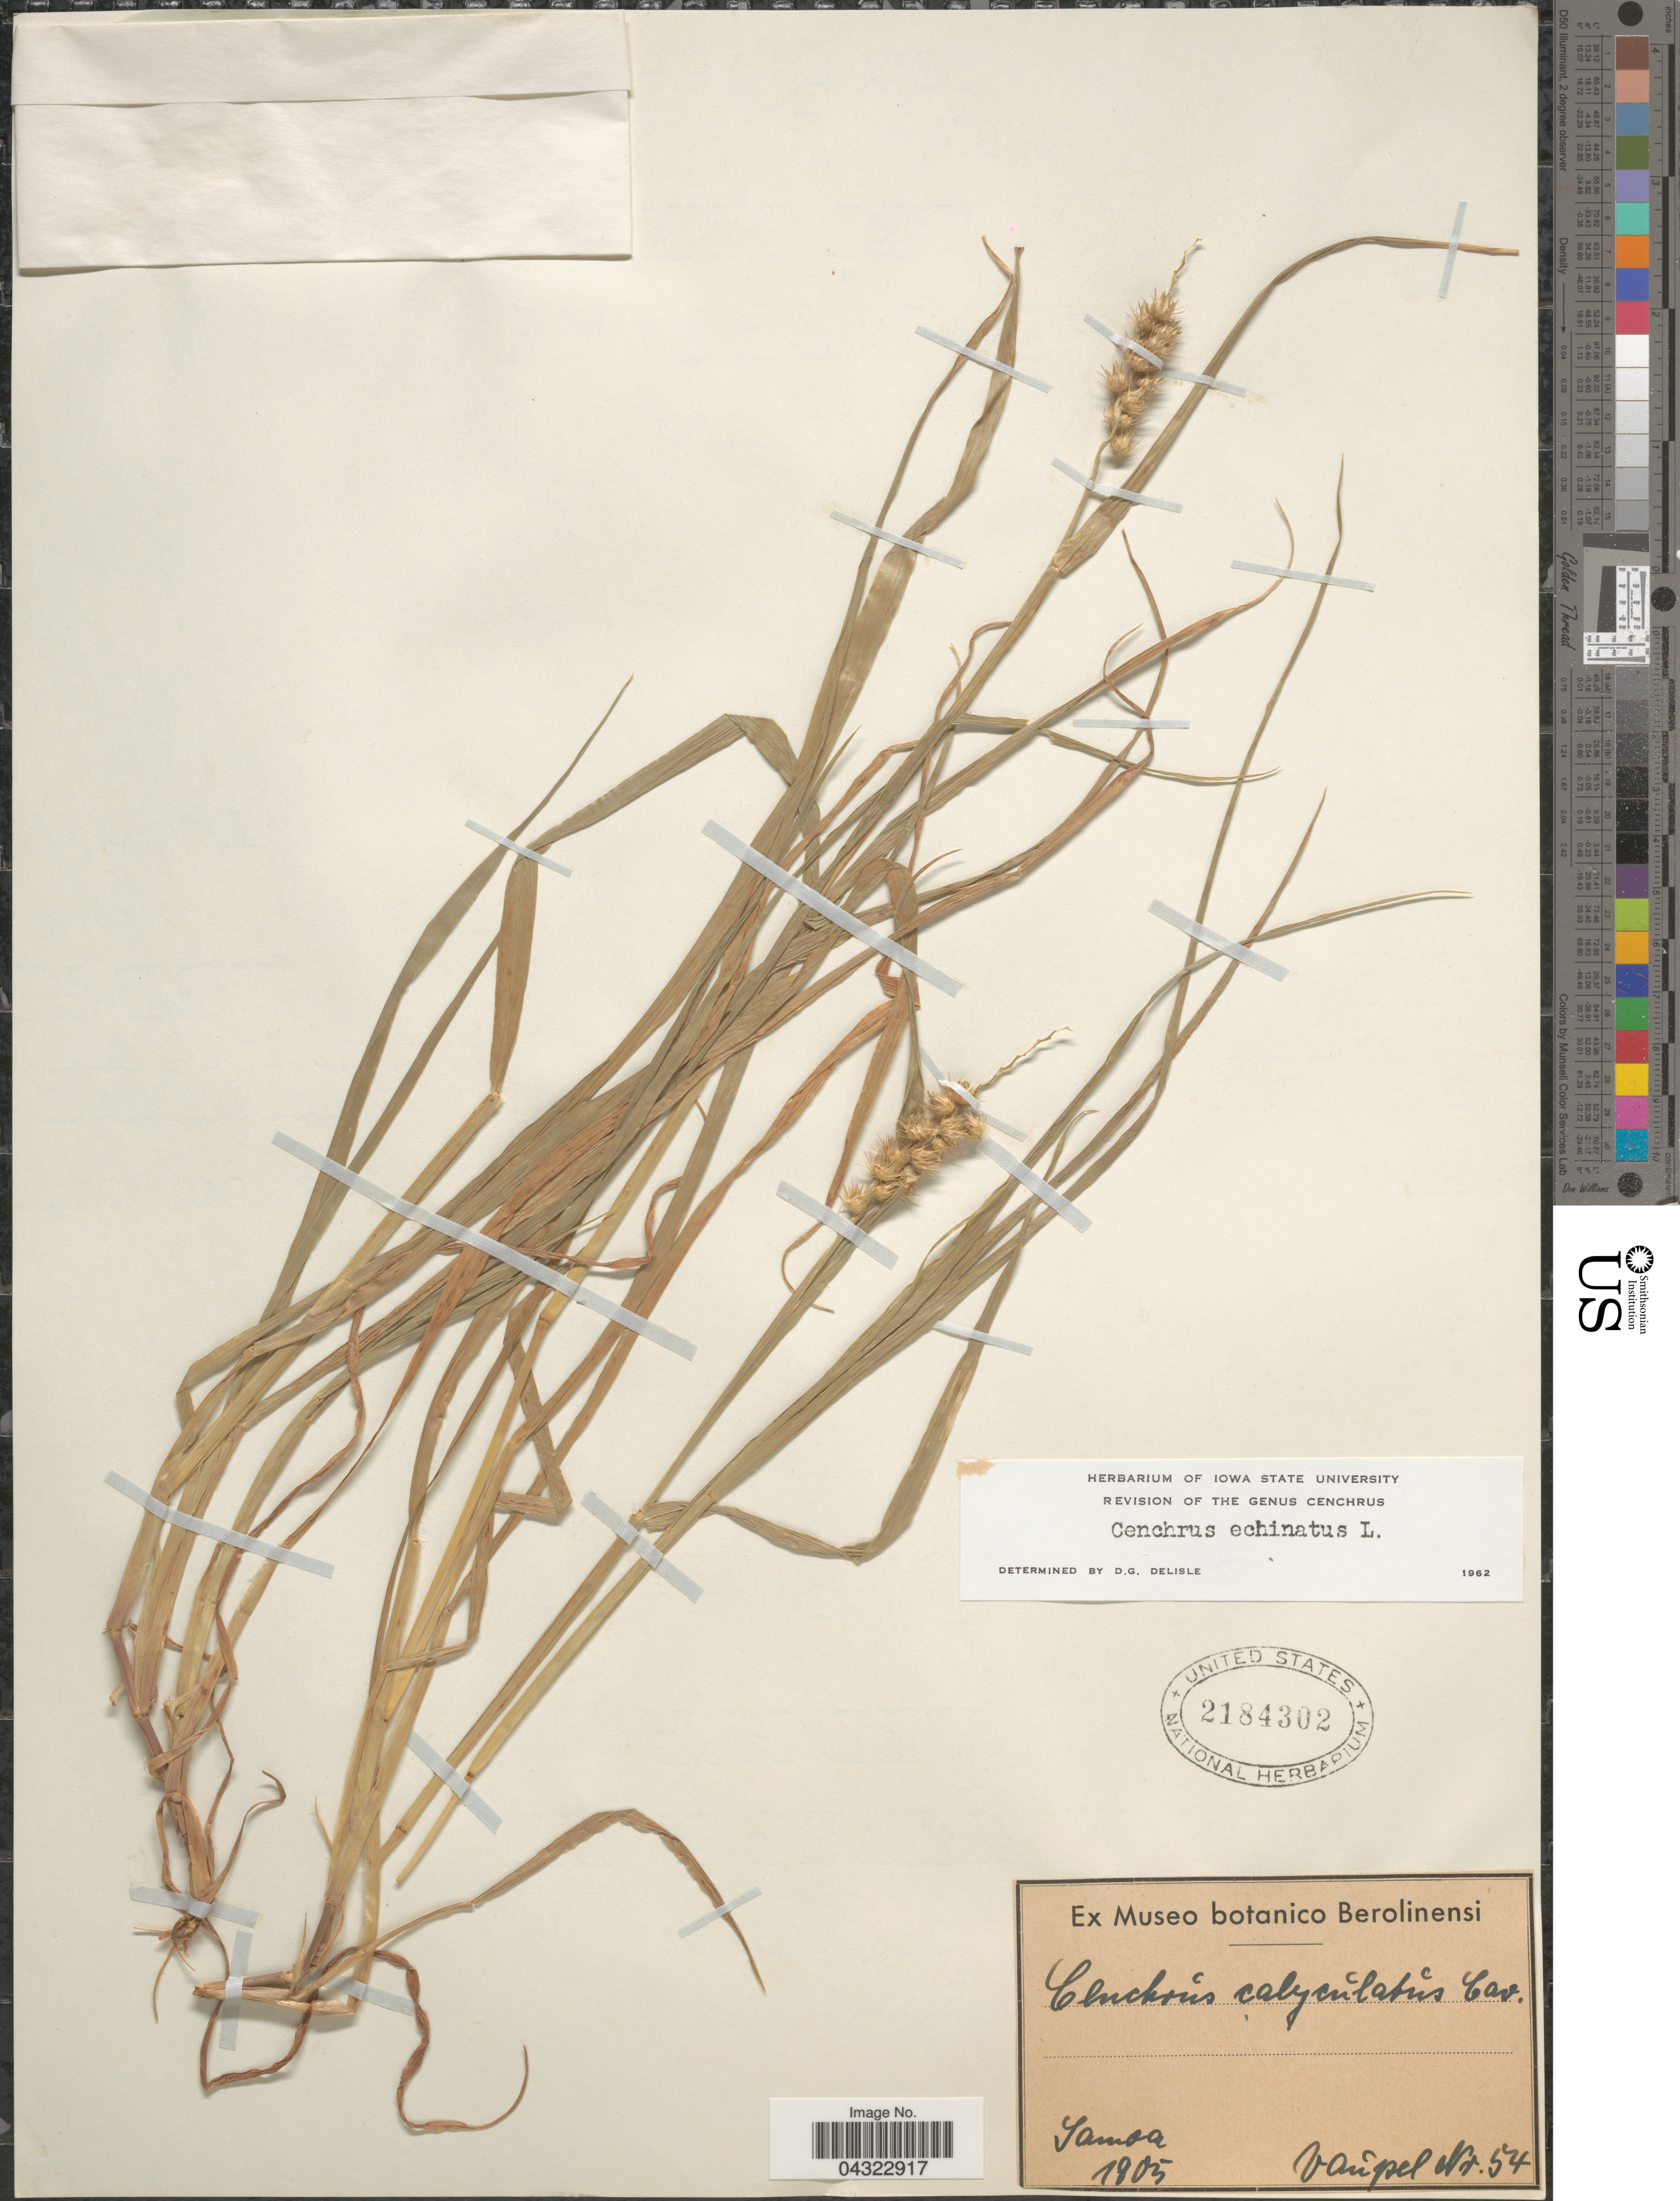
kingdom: Plantae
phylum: Tracheophyta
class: Liliopsida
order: Poales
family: Poaceae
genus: Cenchrus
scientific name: Cenchrus echinatus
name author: L.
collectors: Vaupel, --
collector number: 54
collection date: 1805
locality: Samoa.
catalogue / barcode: US 2184302